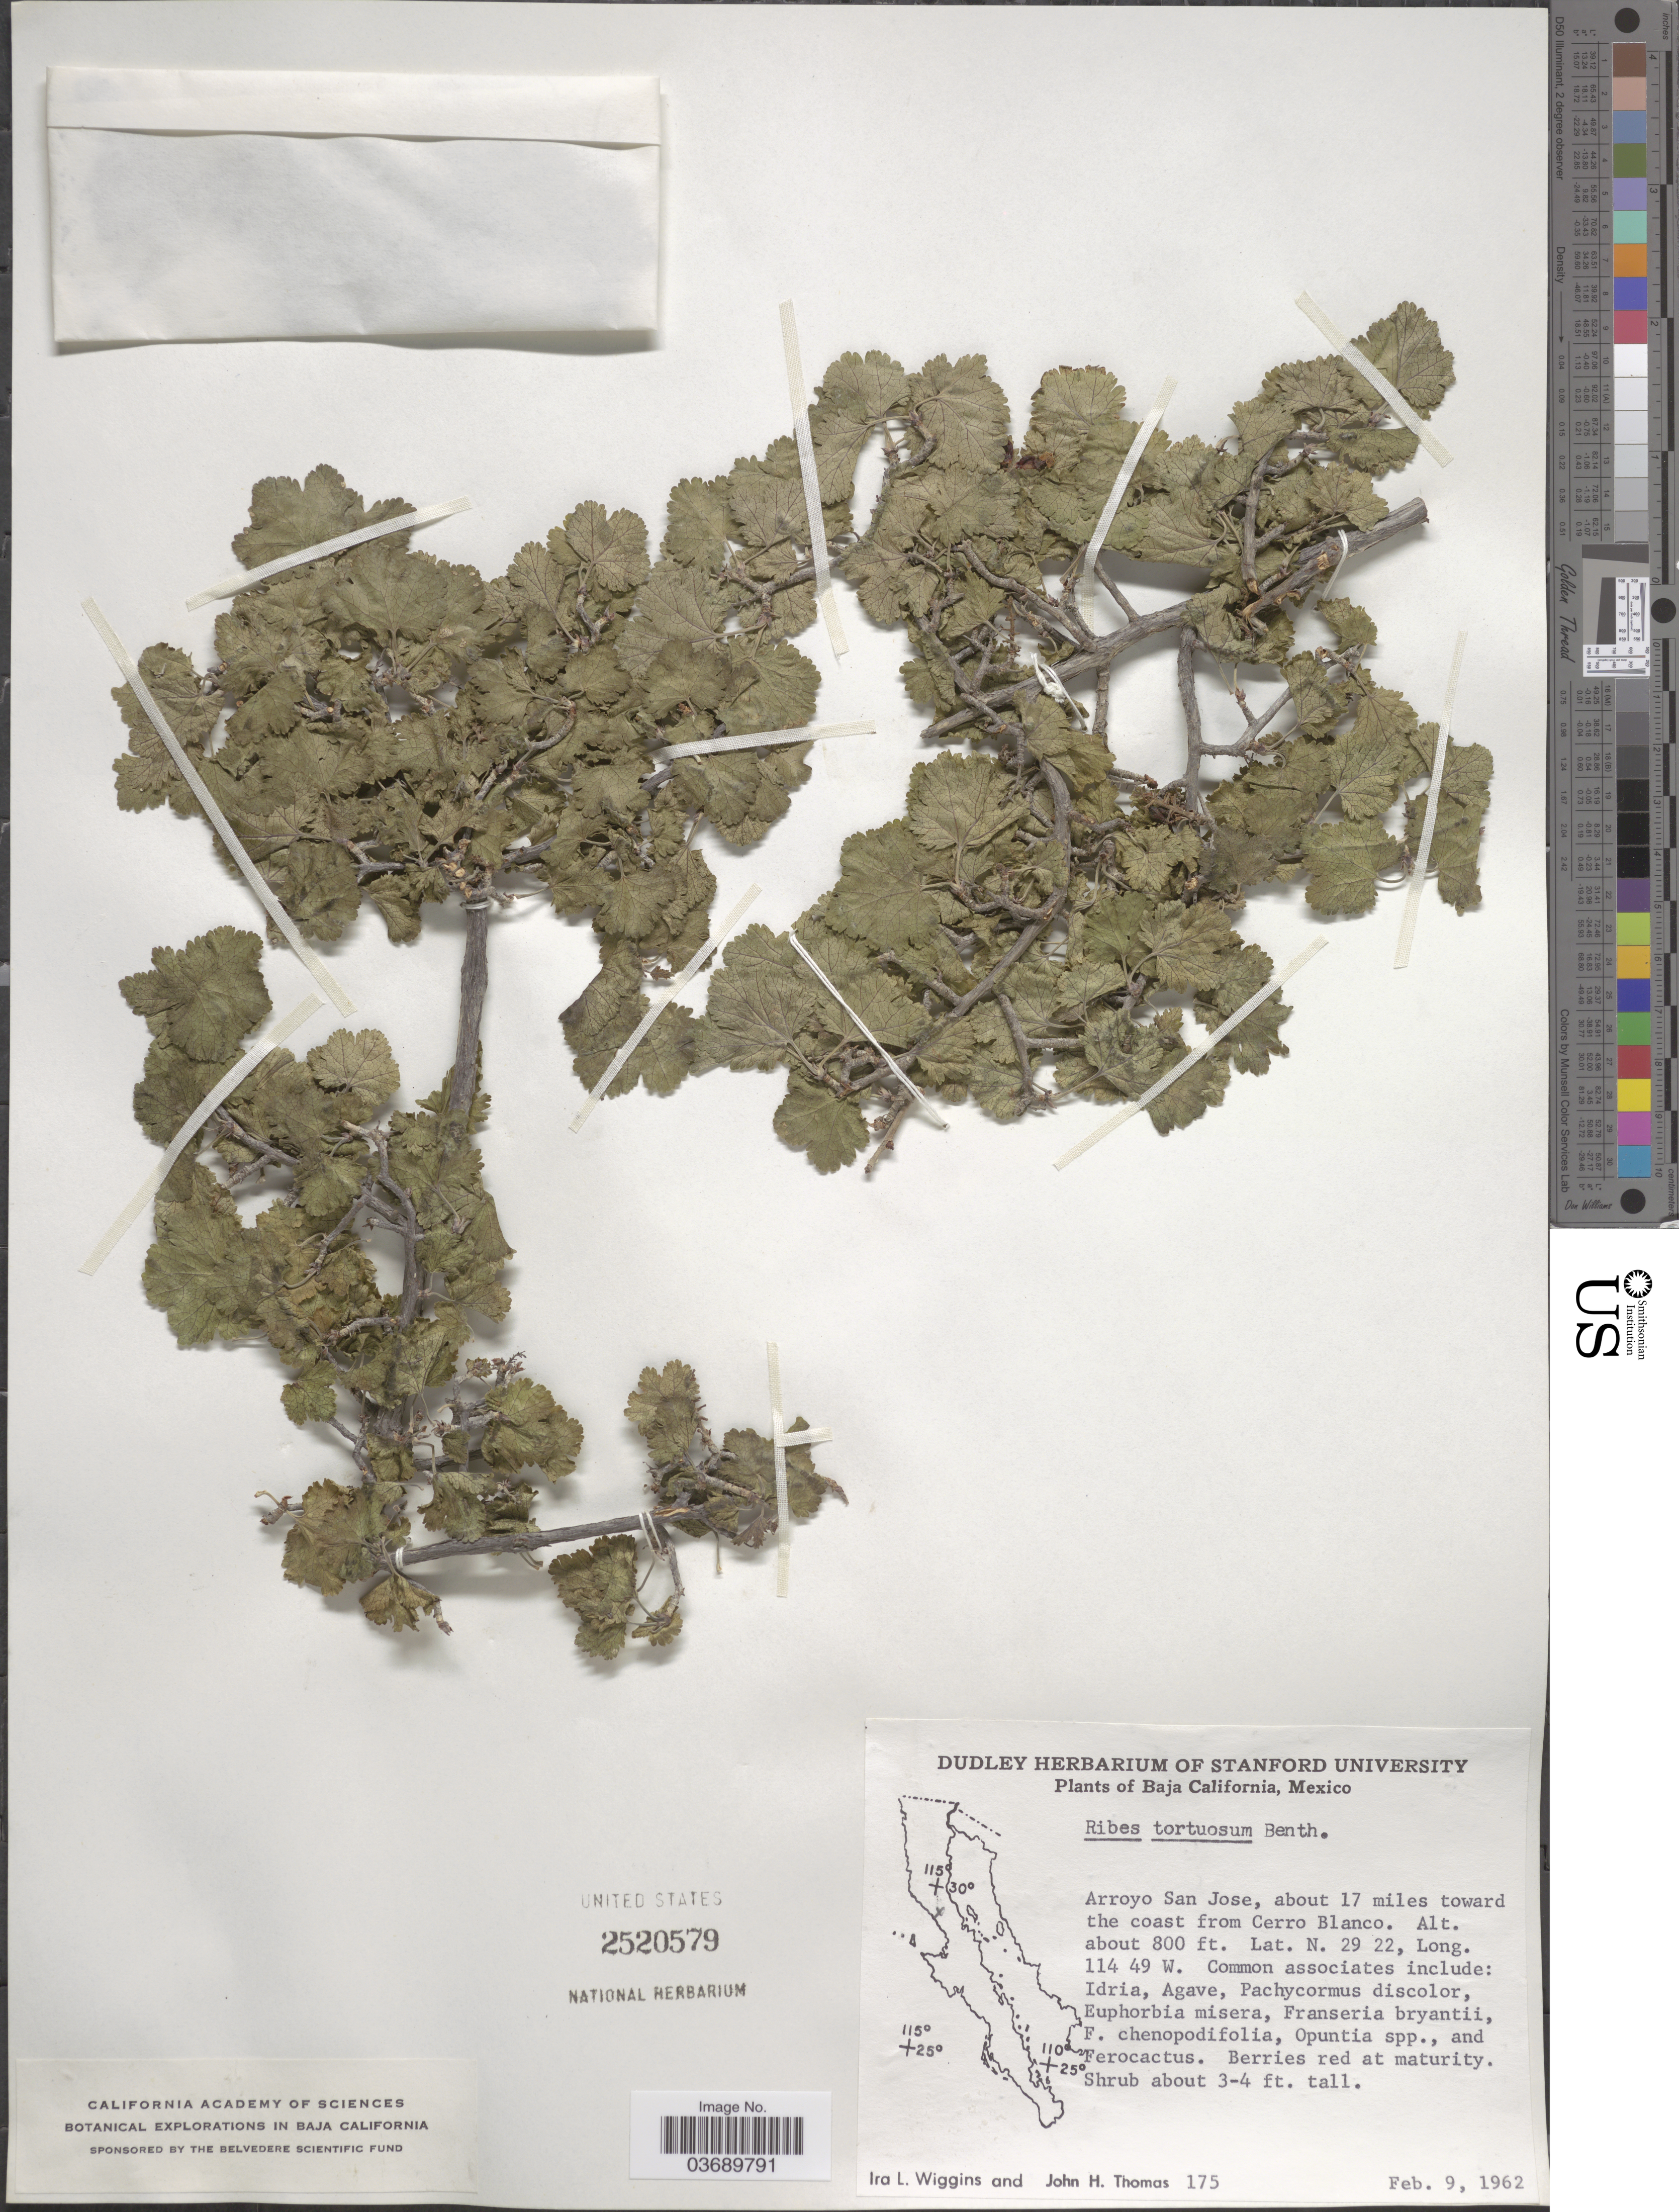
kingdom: Plantae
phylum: Tracheophyta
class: Magnoliopsida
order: Saxifragales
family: Grossulariaceae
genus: Ribes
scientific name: Ribes tortuosum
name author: Benth.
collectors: I. L. Wiggins & J. H. Thomas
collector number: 175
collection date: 1962-02-09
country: Mexico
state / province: Baja California Norte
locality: Arroyo San Jose, about 17 miles toward the coast from Cerro Blanco.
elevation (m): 244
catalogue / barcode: US 2520579